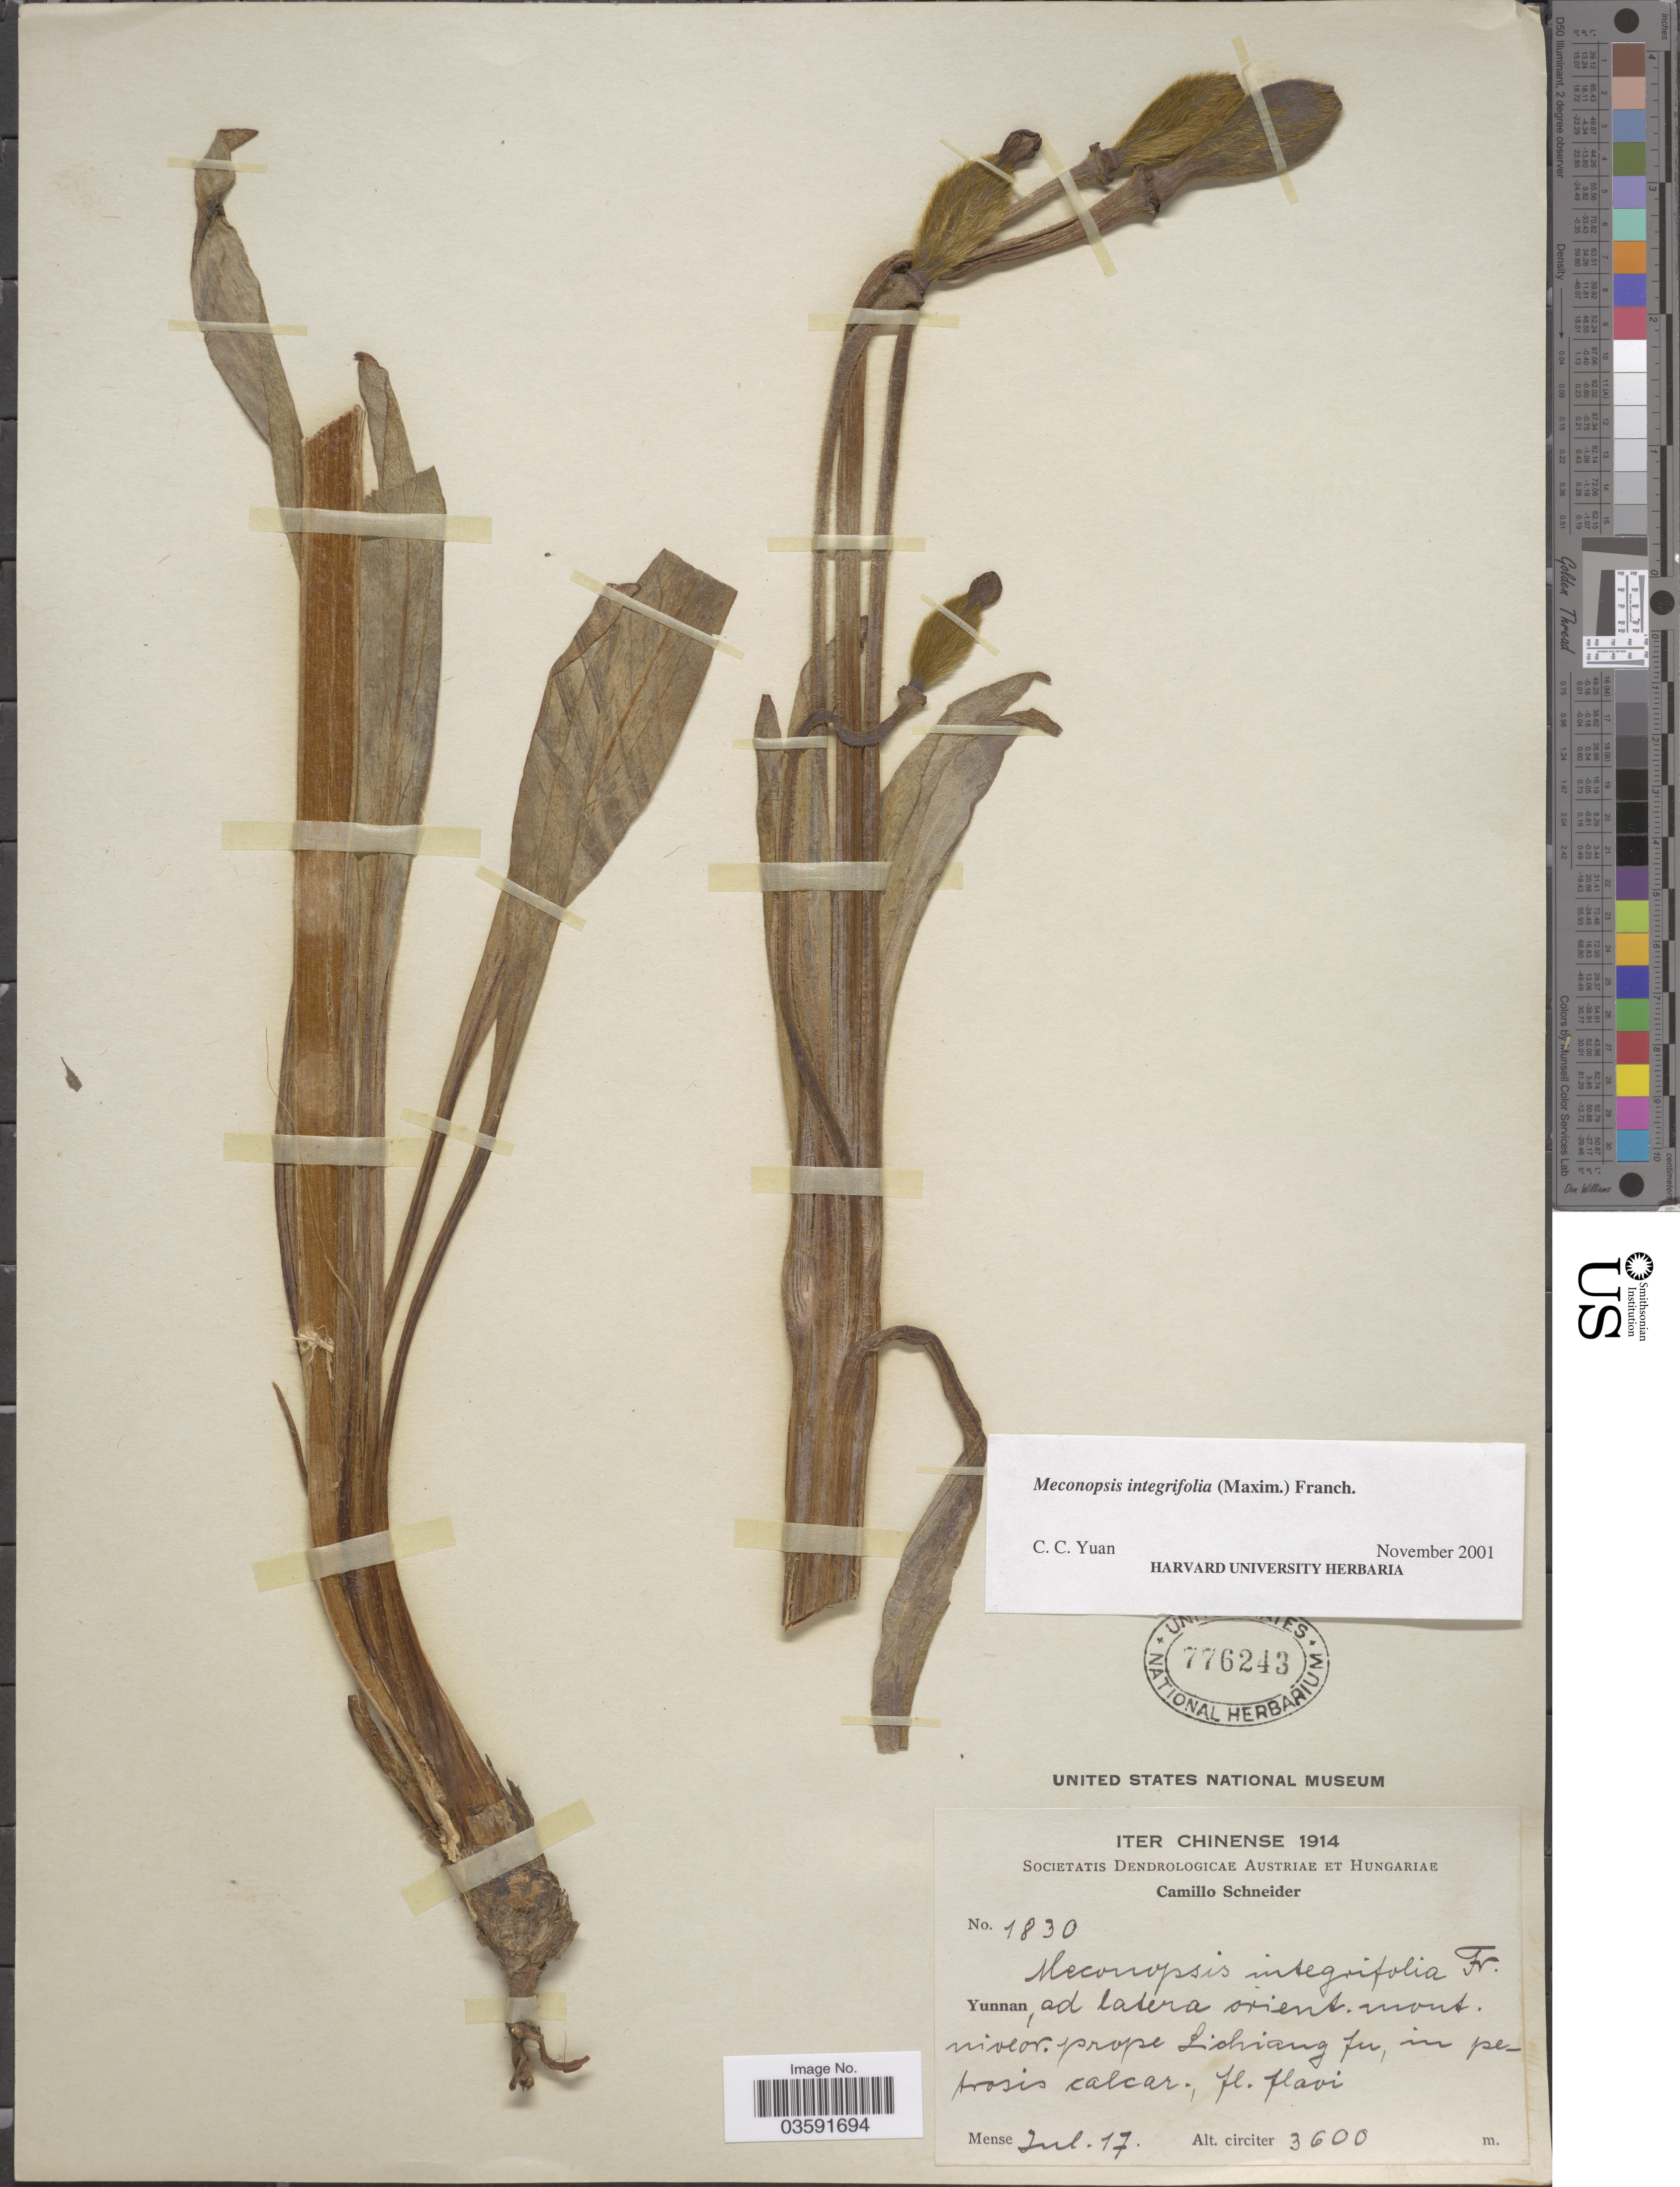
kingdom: Plantae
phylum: Tracheophyta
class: Magnoliopsida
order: Ranunculales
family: Papaveraceae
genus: Meconopsis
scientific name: Meconopsis integrifolia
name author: (Maxim.) Franch.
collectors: C. K. Schneider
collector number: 1830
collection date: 1914-07-17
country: China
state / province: Yunnan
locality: Iter Chinense. Ad latera orient. mont. niveor. prope Lichiang fu, in petrosis calcar.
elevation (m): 3600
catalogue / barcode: US 776243